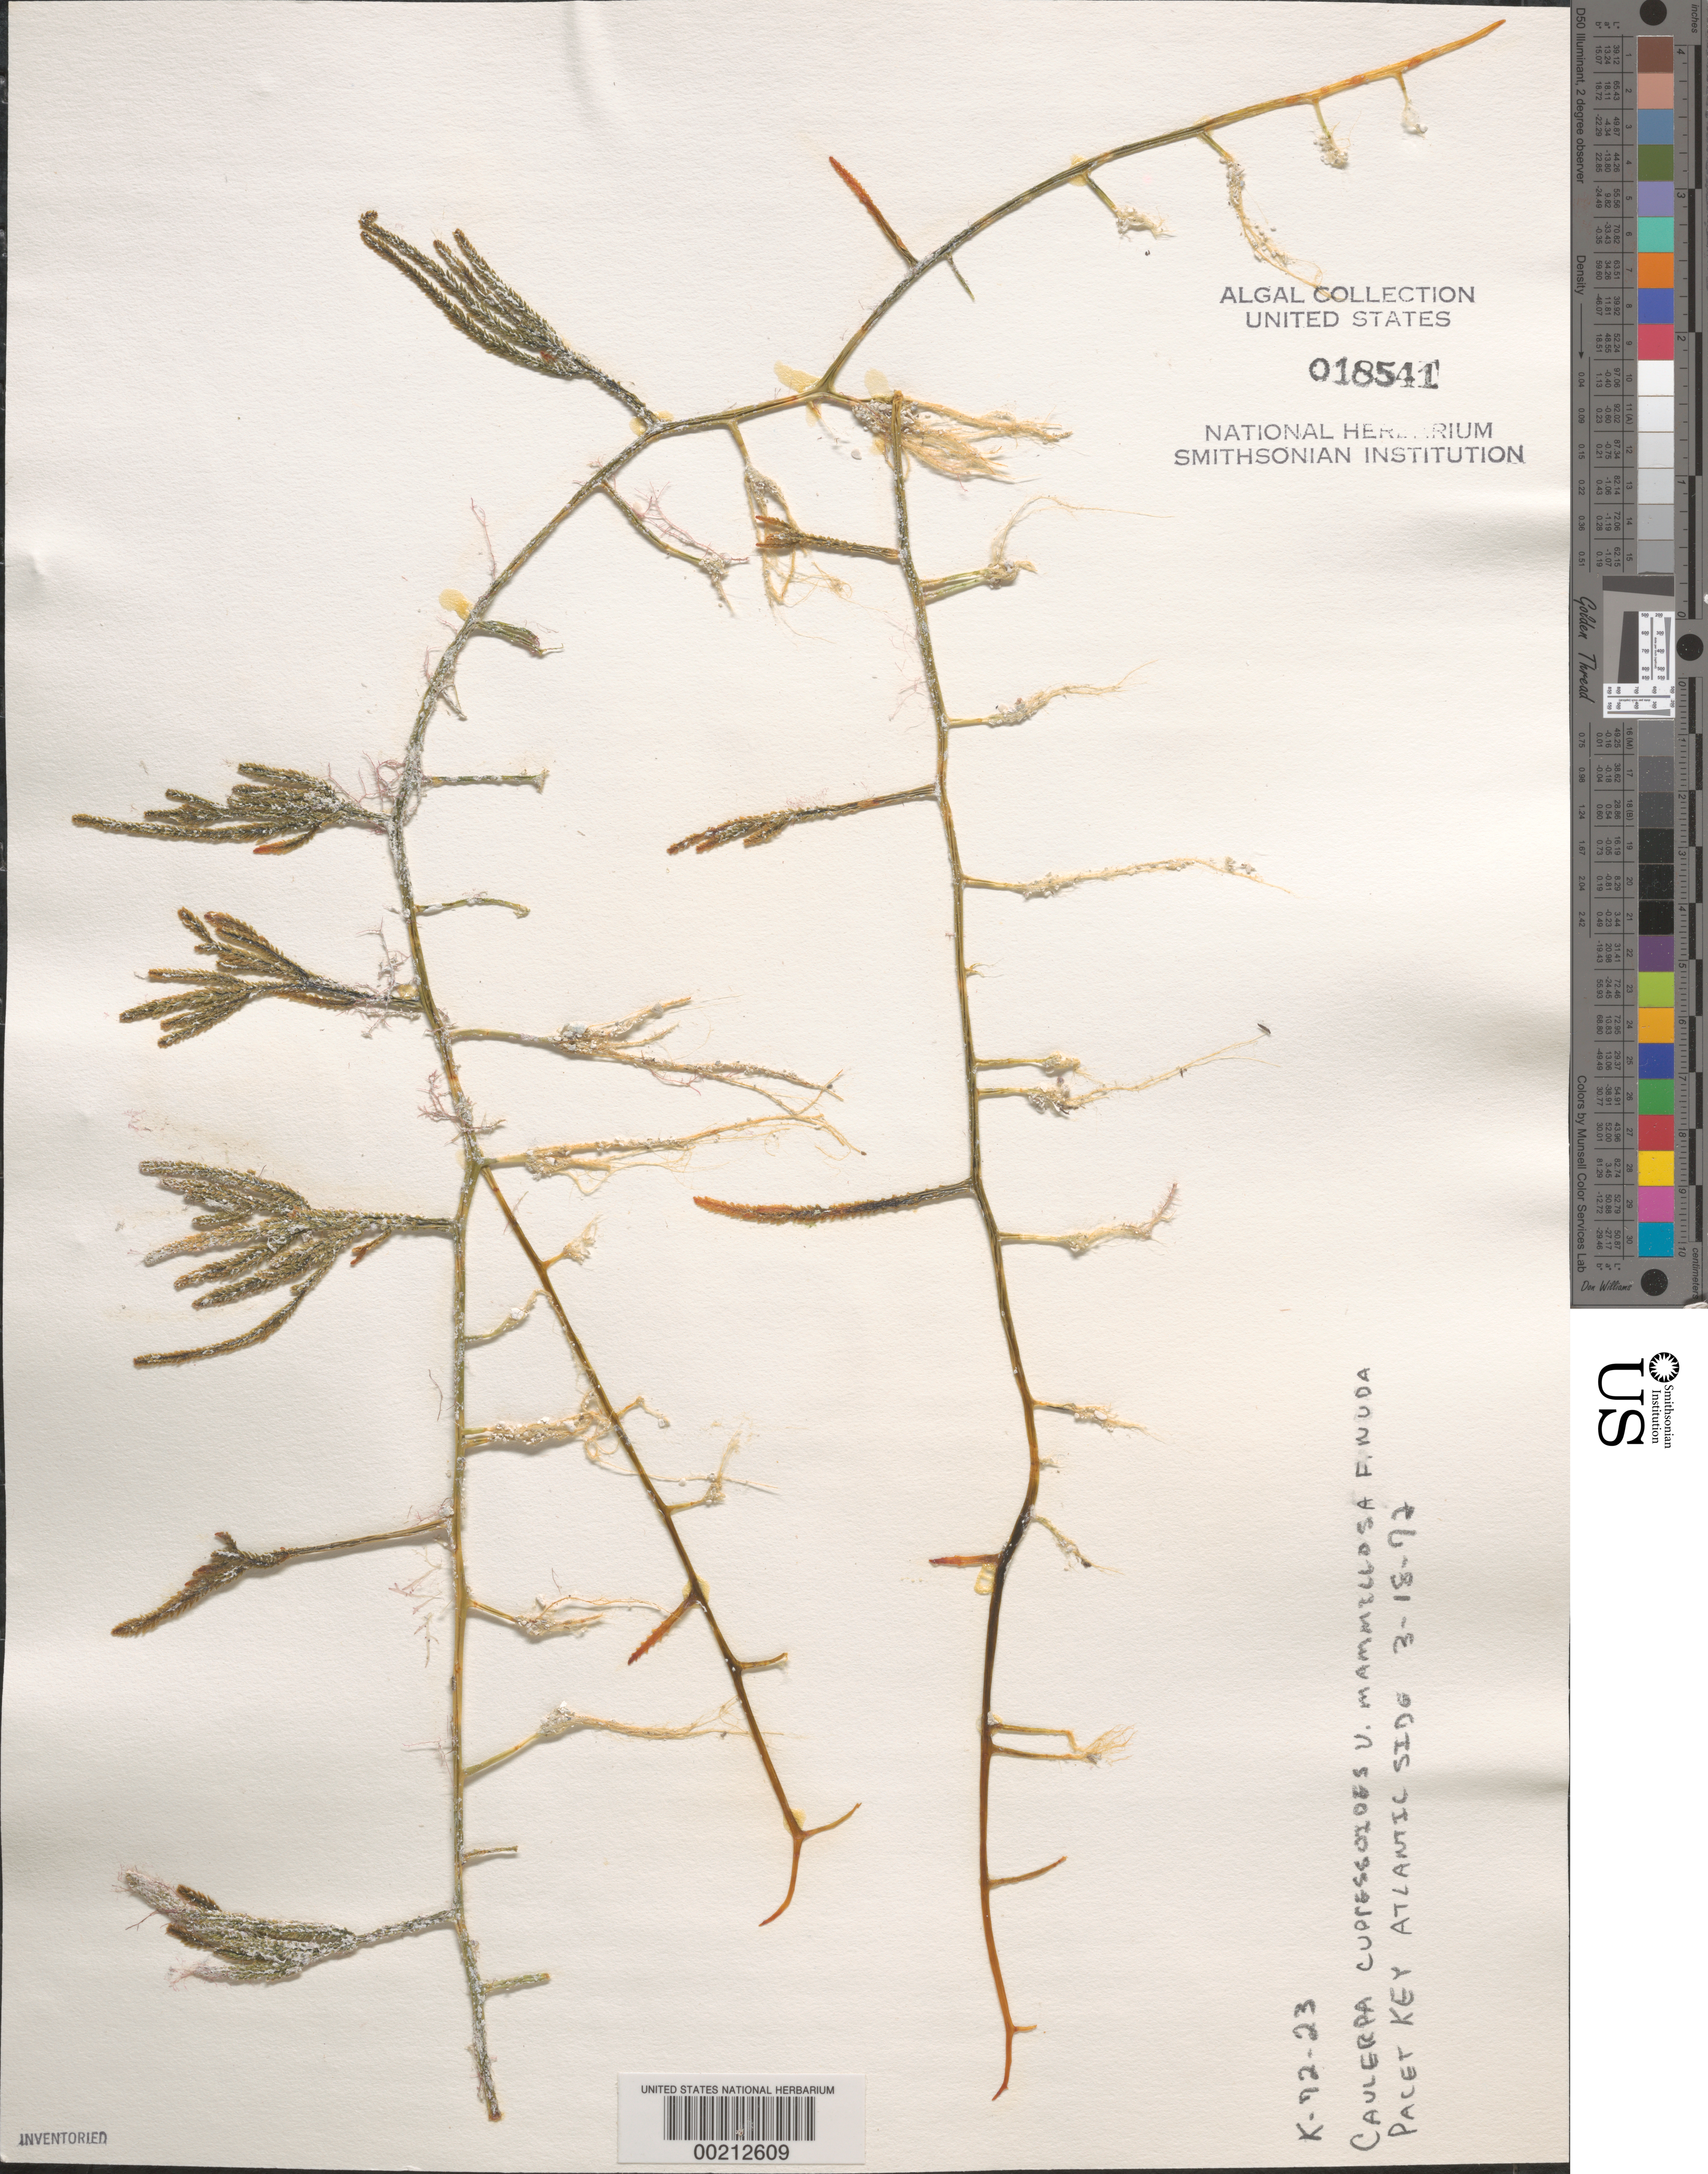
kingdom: Plantae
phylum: Chlorophyta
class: Ulvophyceae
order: Bryopsidales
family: Caulerpaceae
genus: Caulerpa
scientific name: Caulerpa cupressoides var. mamillosa forma nuda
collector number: K-72-23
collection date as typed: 18 Mar 1972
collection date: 1972-03-18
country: United States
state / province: Florida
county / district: Monroe County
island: Pacet Key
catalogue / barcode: US 18541